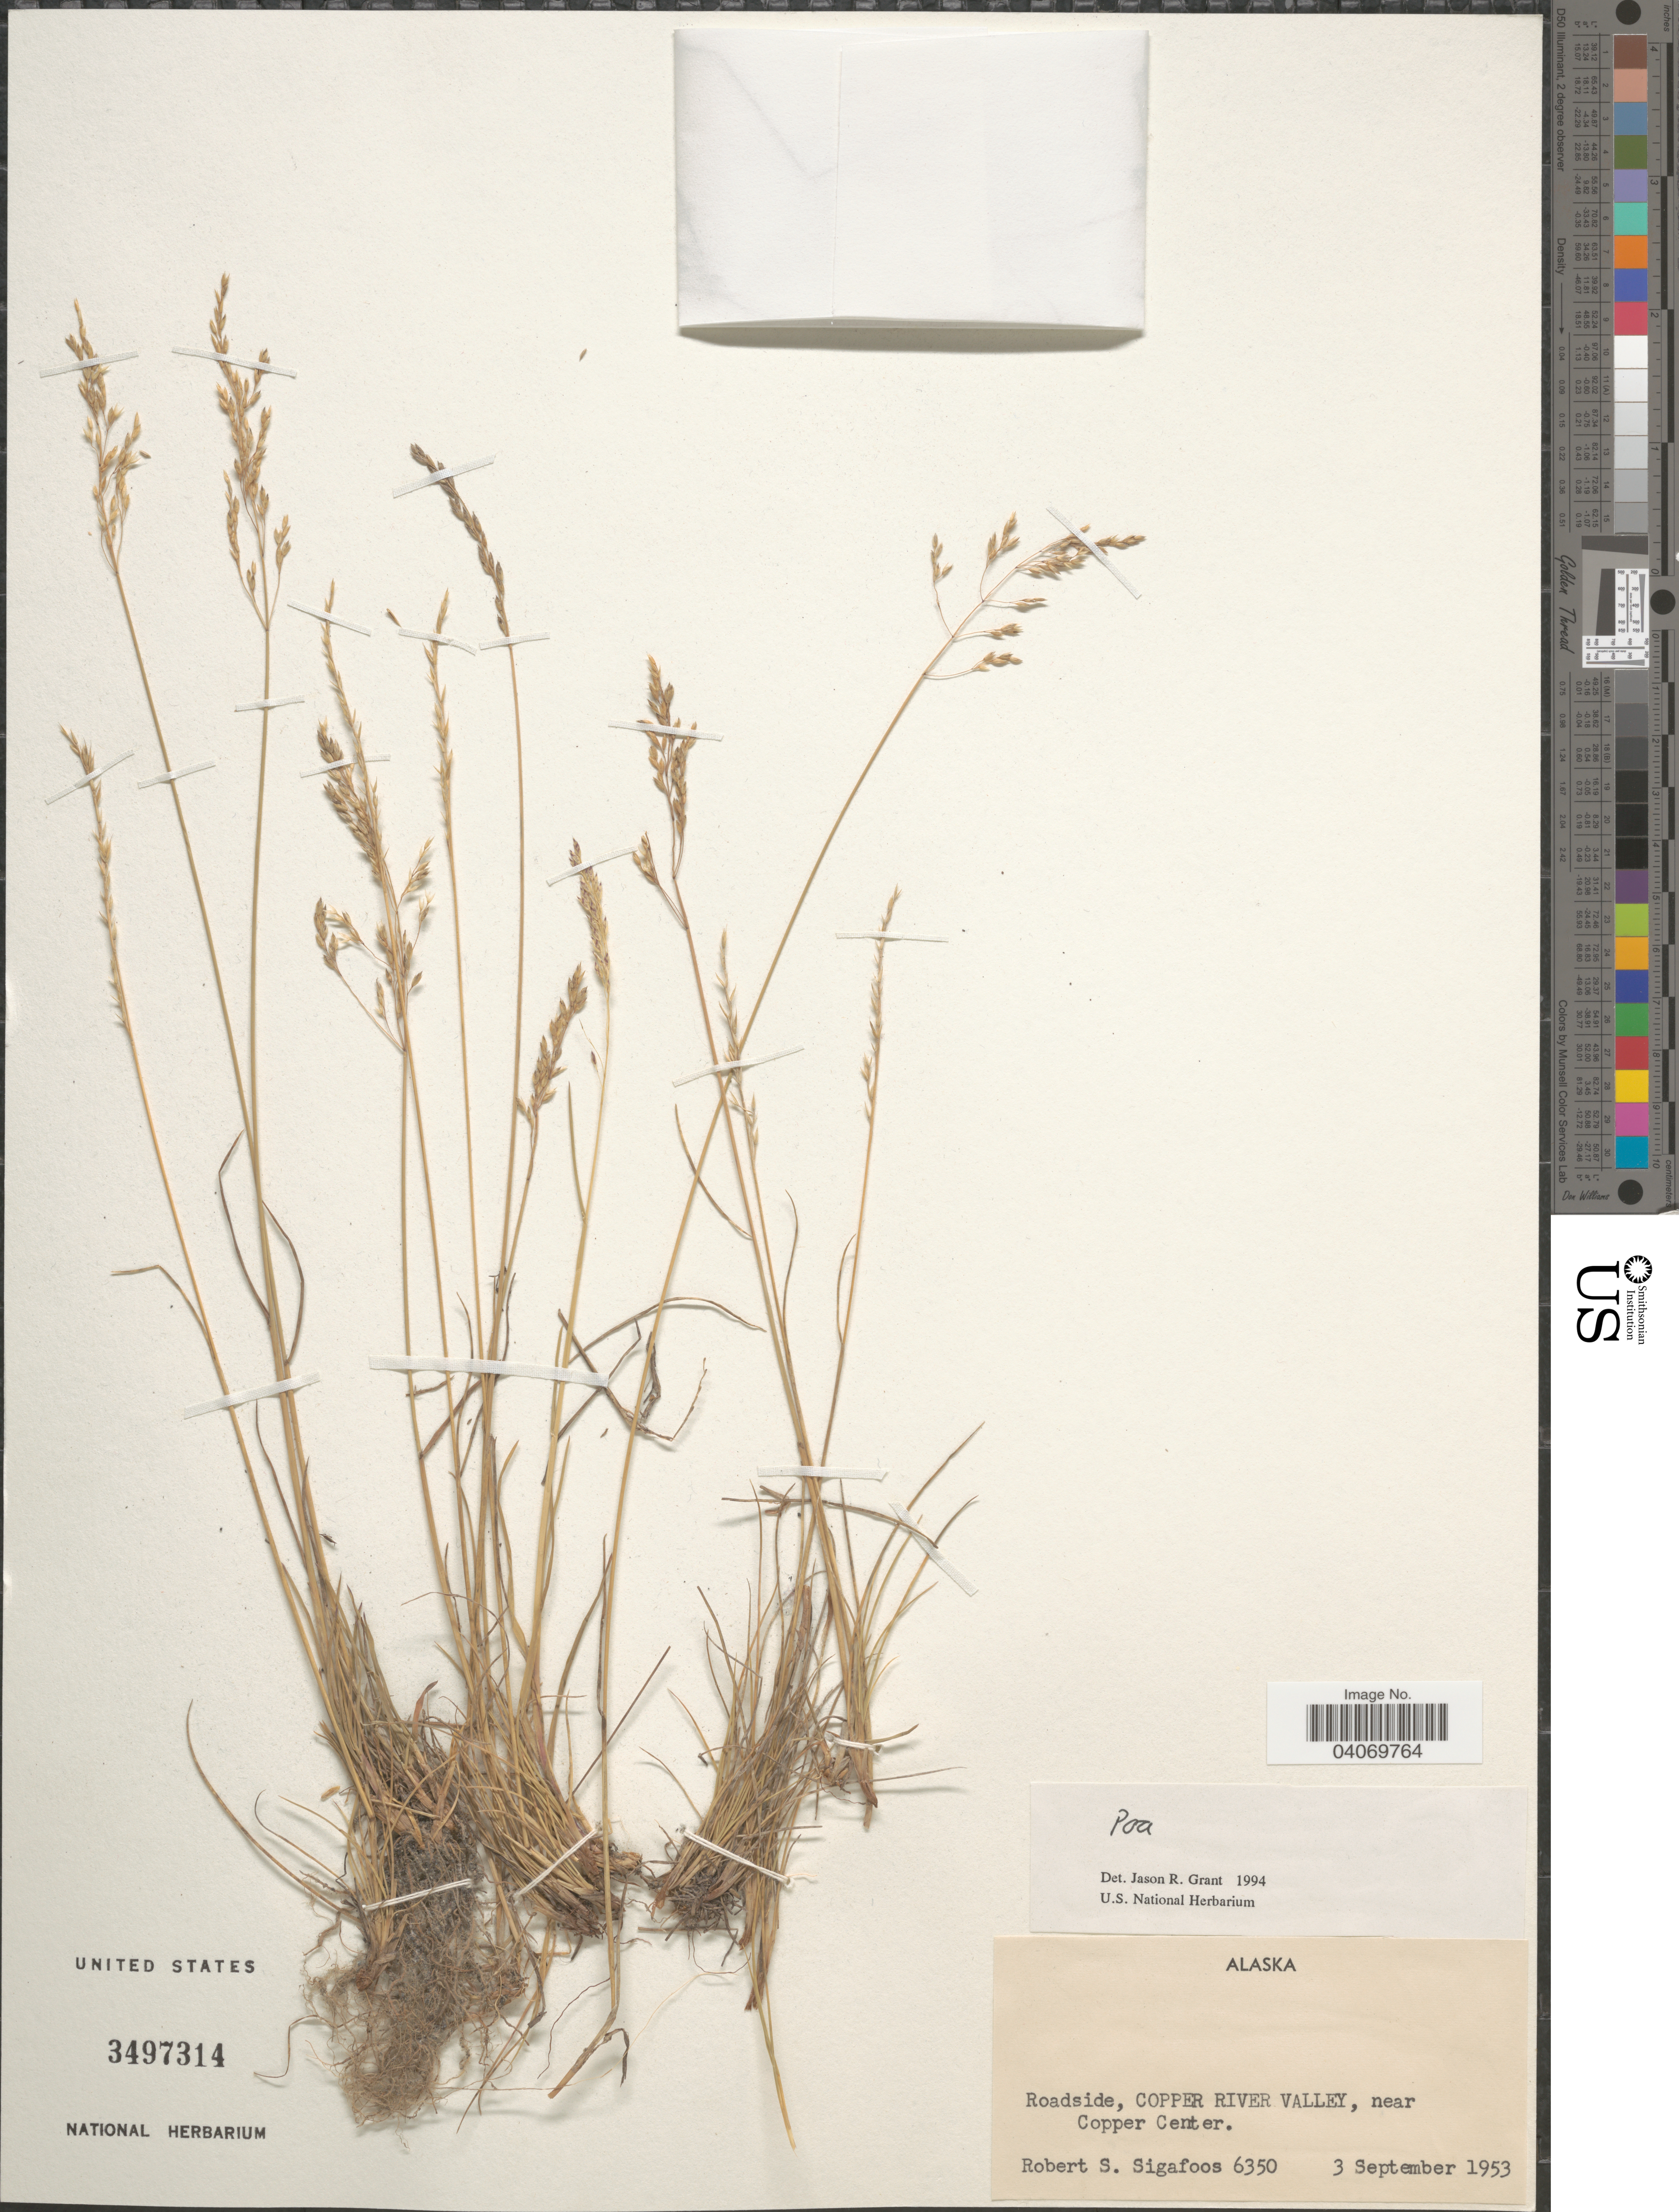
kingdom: Plantae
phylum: Tracheophyta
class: Liliopsida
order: Poales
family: Poaceae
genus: Poa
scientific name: Poa sp.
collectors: R. Sigafoos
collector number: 6350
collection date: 1953-09-03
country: United States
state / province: Alaska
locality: Roadside, Copper River Valley, near Copper Center.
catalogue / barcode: US 3497314